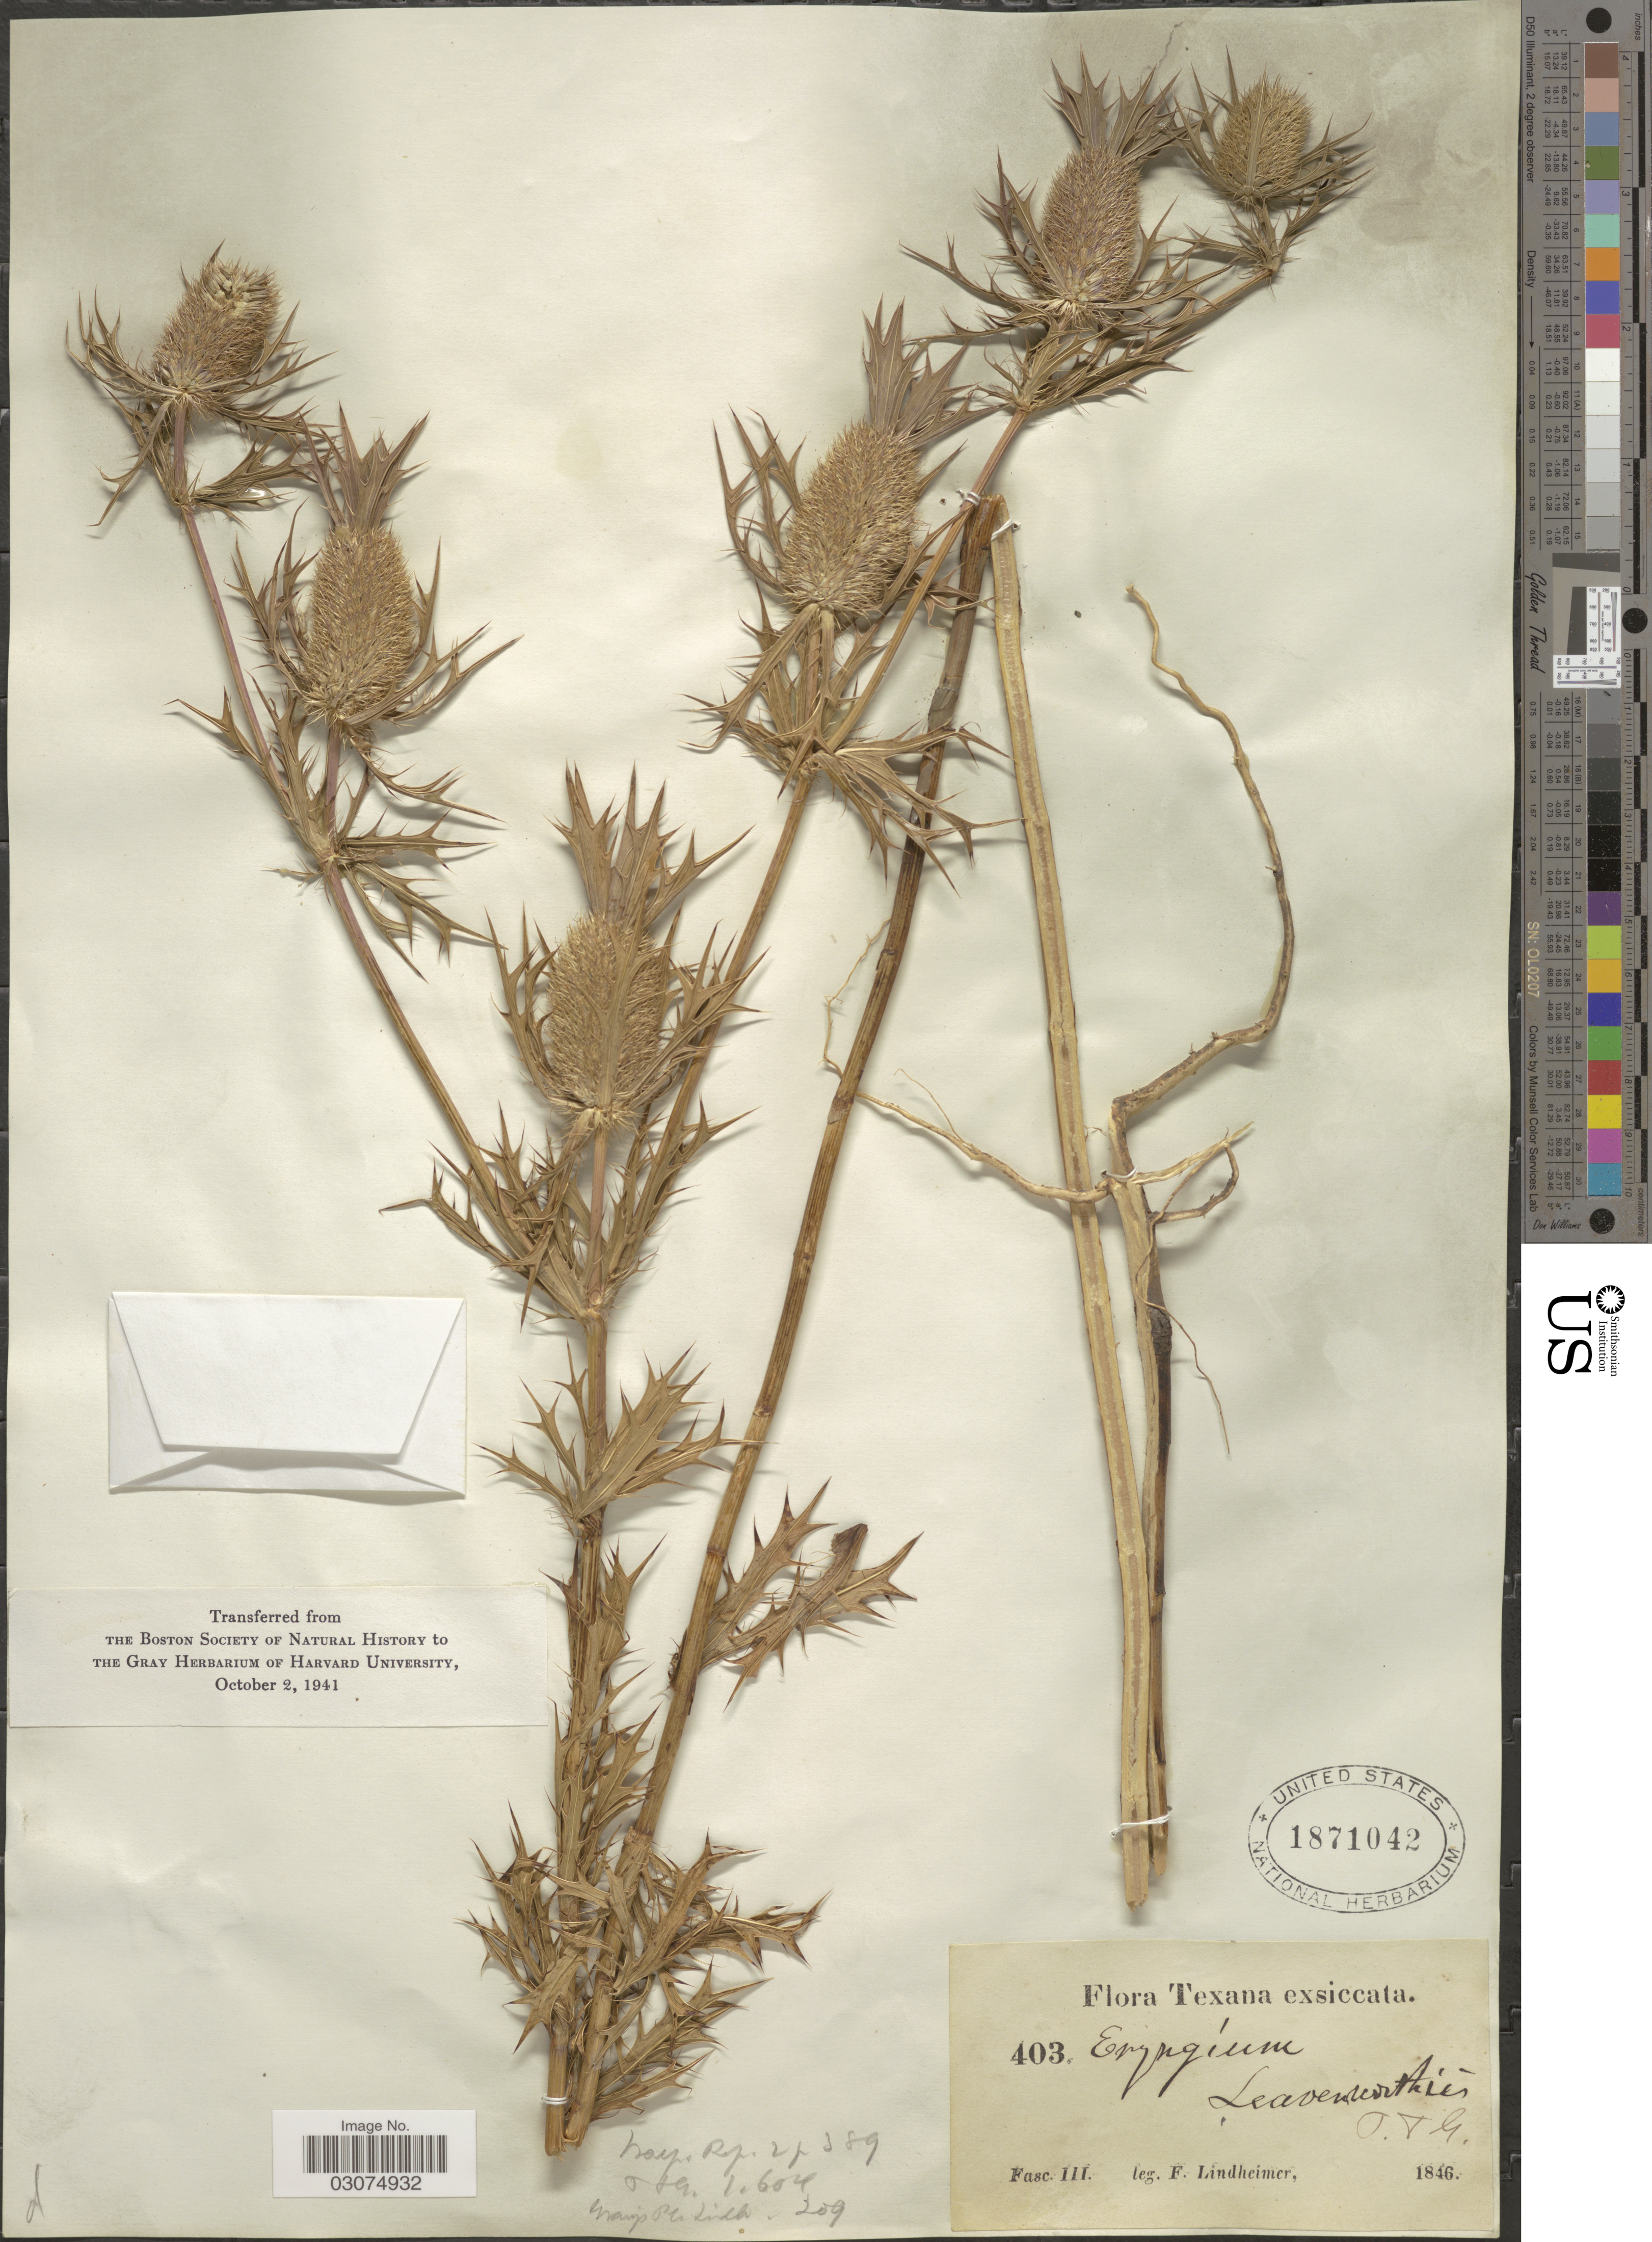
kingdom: Plantae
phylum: Tracheophyta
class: Magnoliopsida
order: Apiales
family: Apiaceae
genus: Eryngium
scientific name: Eryngium leavenworthii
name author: Torr. & A. Gray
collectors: F. Lindheimer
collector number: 403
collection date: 1846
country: United States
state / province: Texas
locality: Texana.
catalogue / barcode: US 1871042